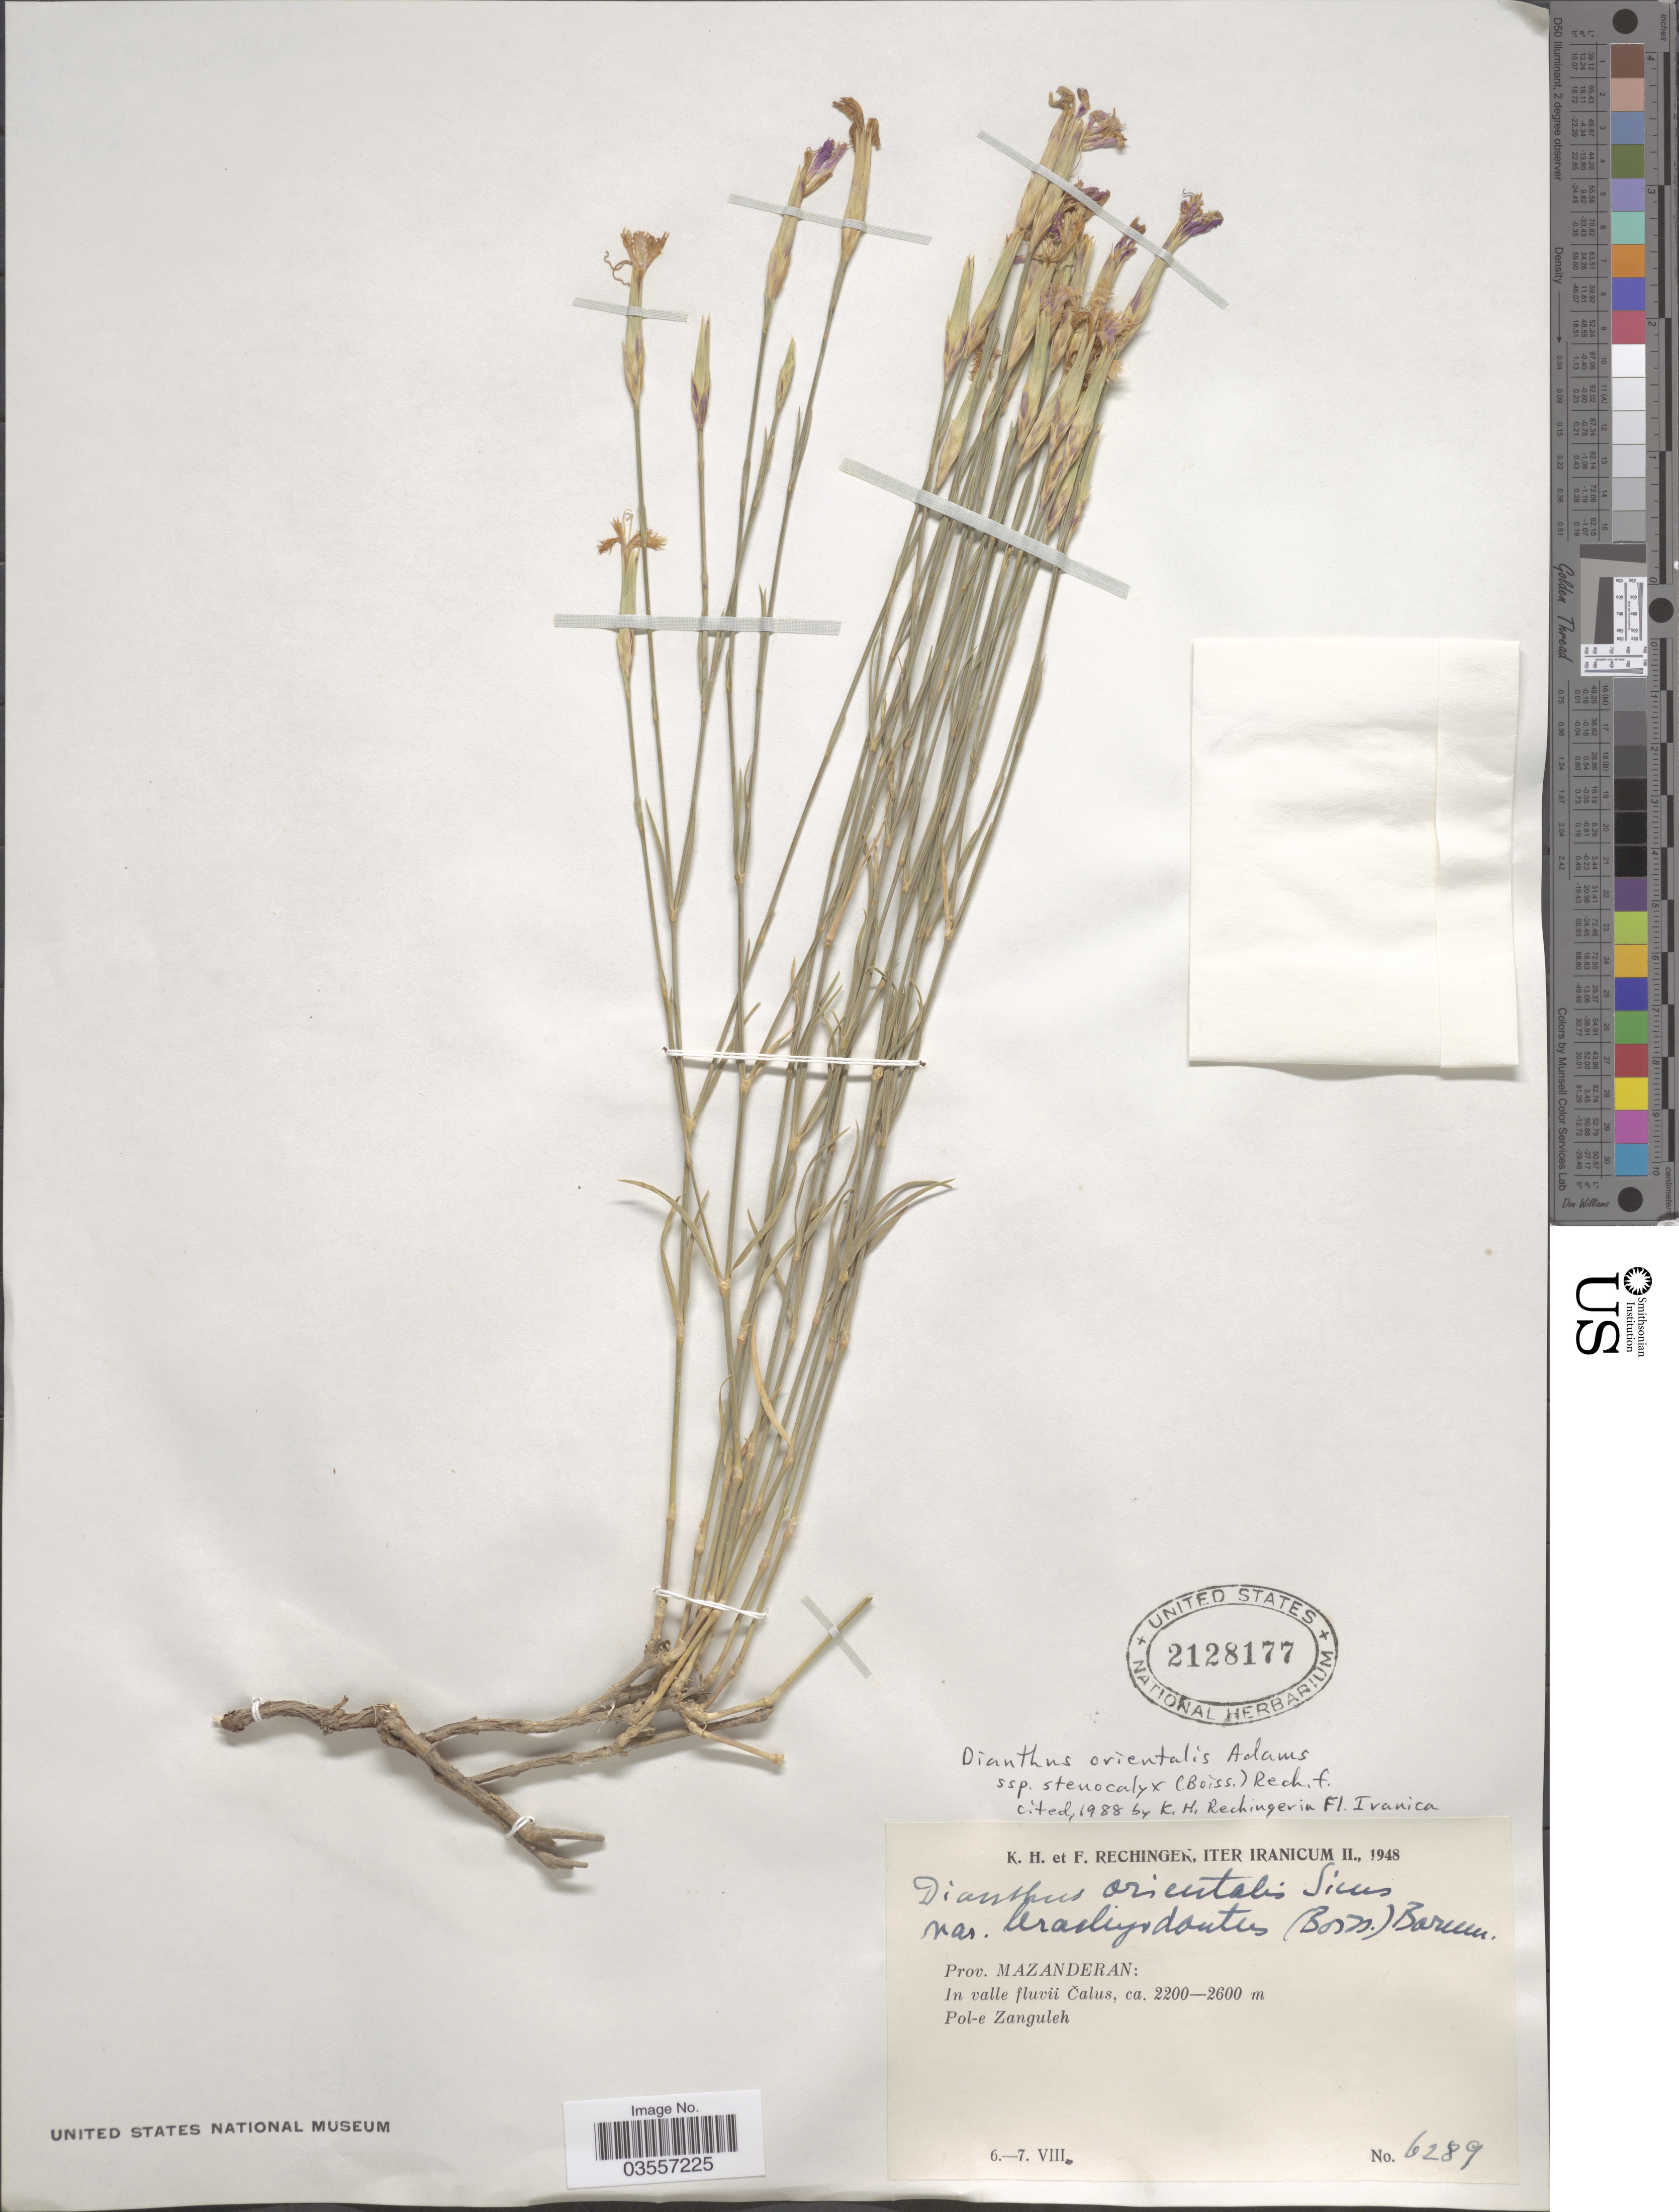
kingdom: Plantae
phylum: Tracheophyta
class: Magnoliopsida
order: Caryophyllales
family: Caryophyllaceae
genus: Dianthus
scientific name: Dianthus orientalis subsp. stenocalyx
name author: (Boiss.) Rech. f.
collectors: K. H. Rechinger & F. Rechinger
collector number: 6289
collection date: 1948-08-06/1948-08-07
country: Iran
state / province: Mazandaran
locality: Prov. Mazanderan: In valle fluvii Čalus, Pol-e Zanguleh.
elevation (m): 2200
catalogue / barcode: US 2128177